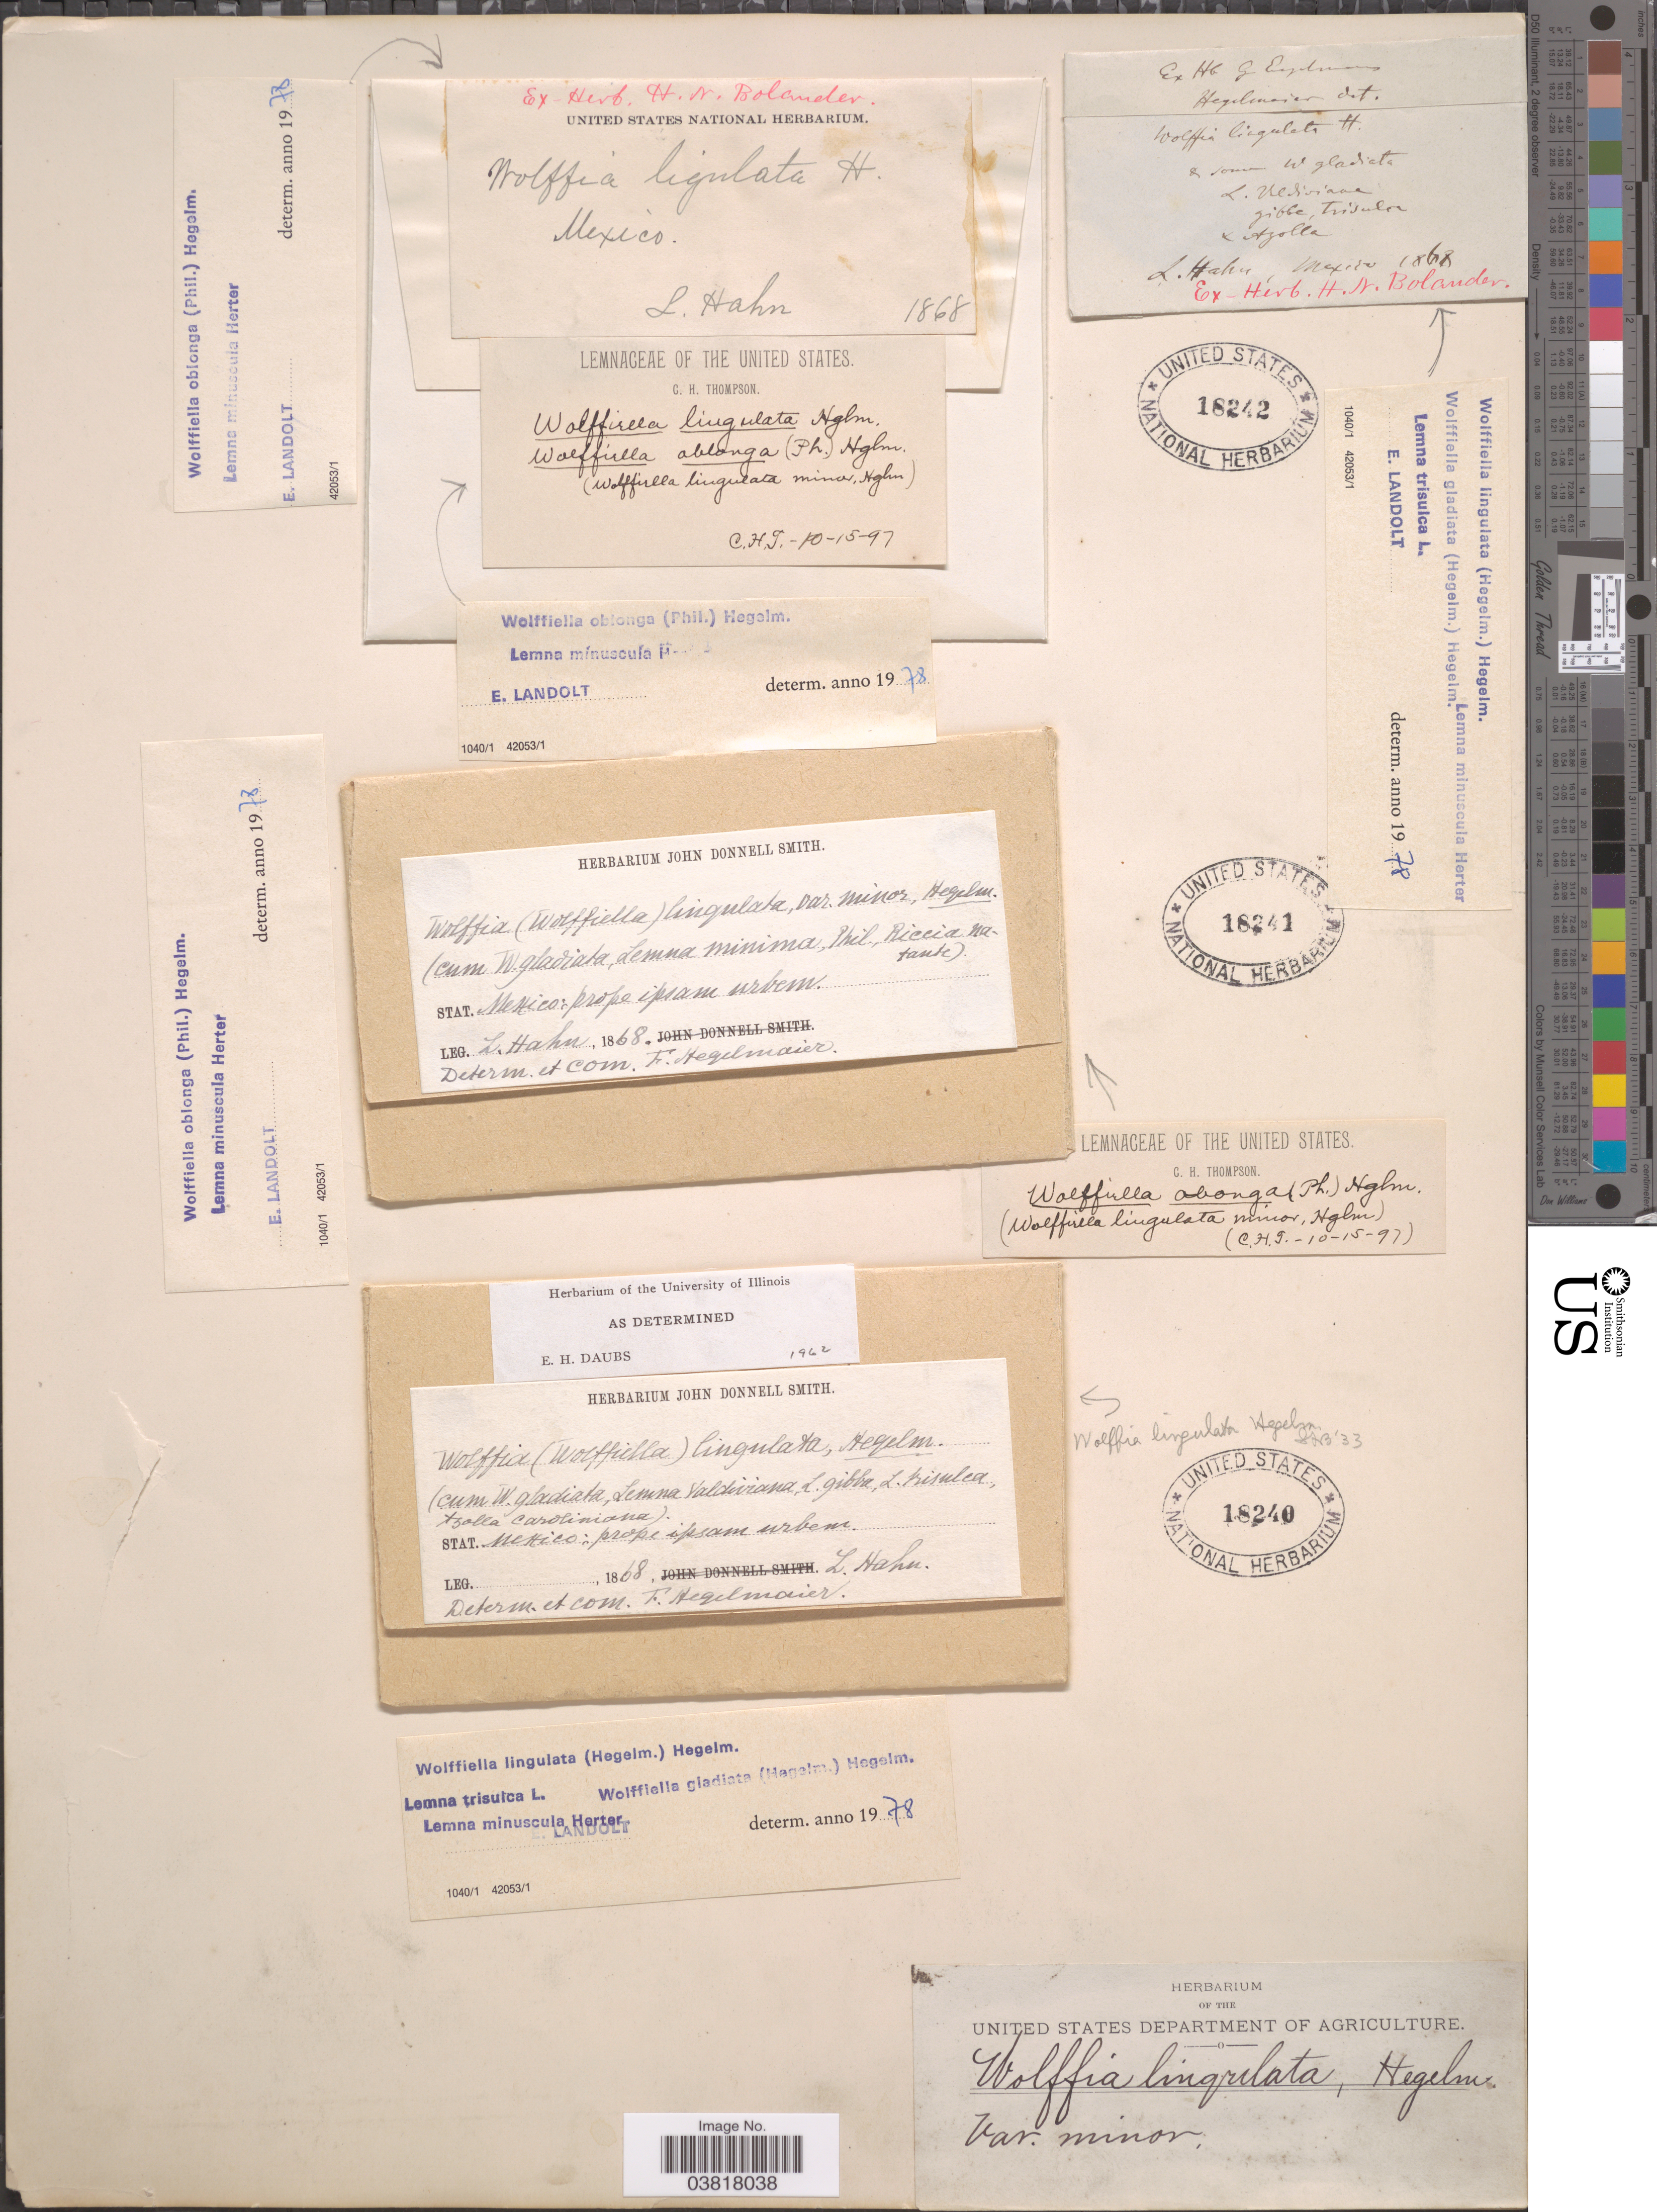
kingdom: Plantae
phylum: Tracheophyta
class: Liliopsida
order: Alismatales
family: Araceae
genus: Wolffiella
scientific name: Wolffiella oblonga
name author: (Phil.) Hegelm.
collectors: L. Hahn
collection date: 1868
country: Mexico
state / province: México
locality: Stat. Prope ipsam urbem.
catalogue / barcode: US 18240